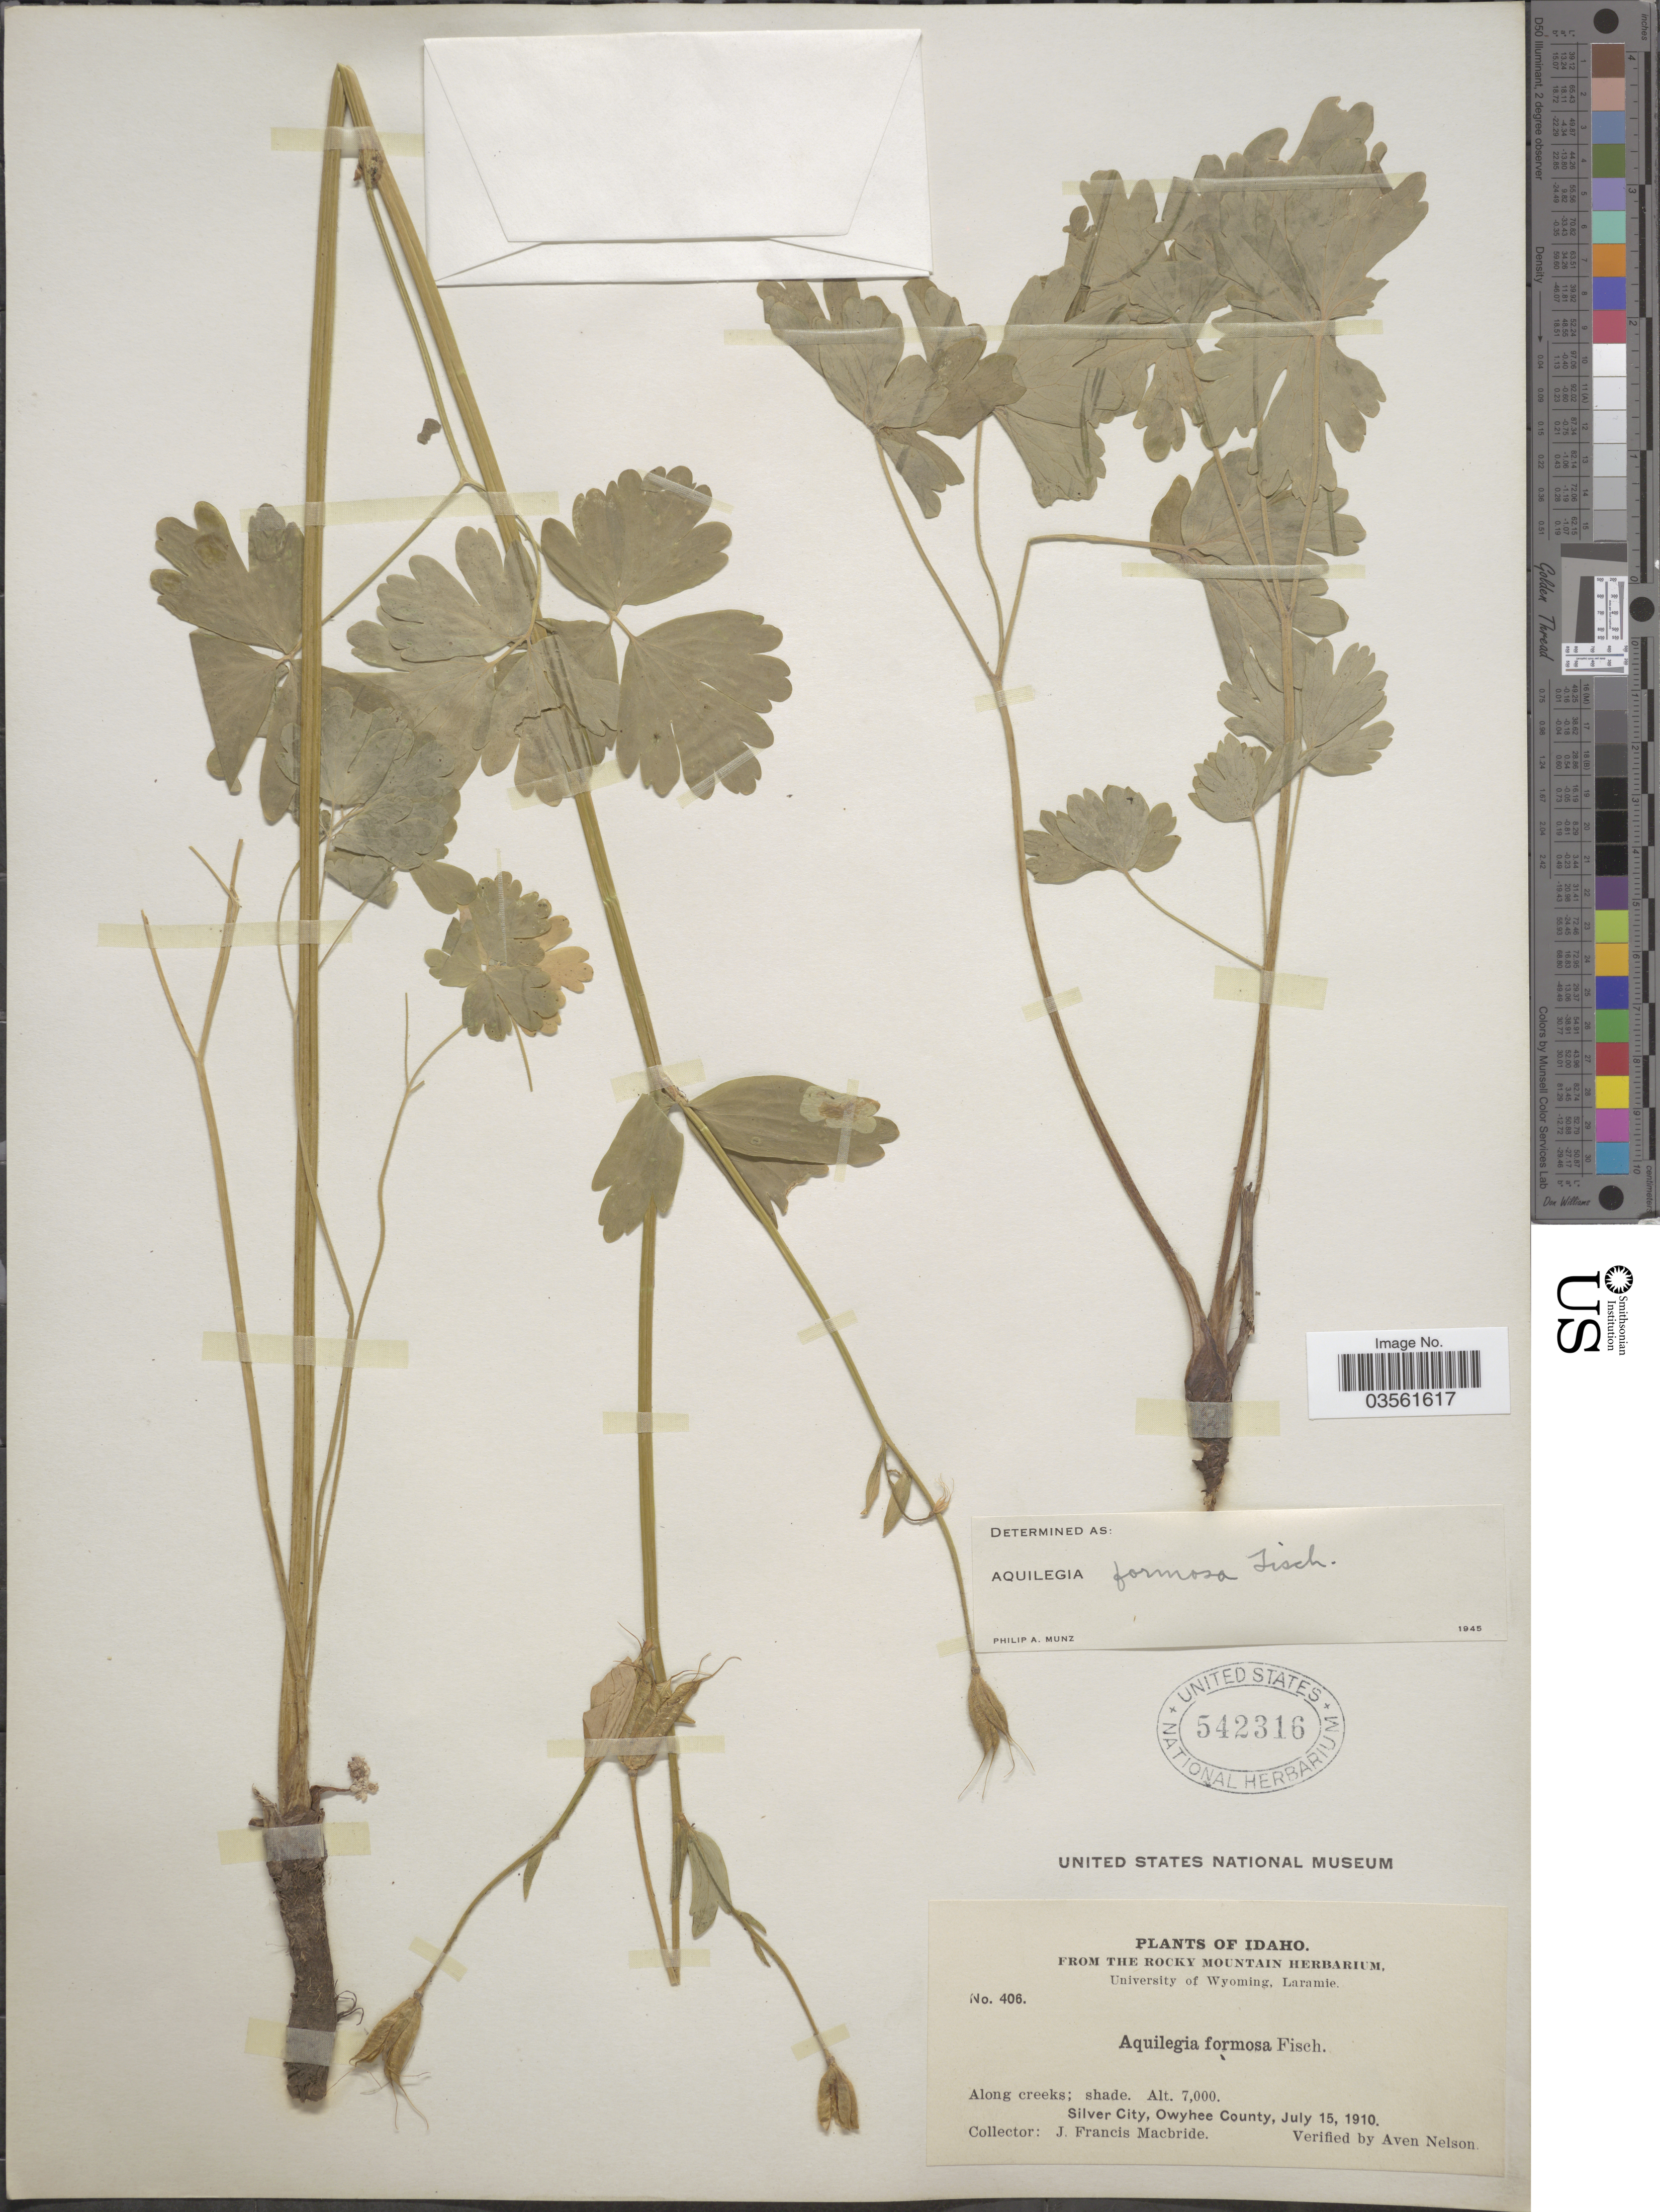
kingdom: Plantae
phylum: Tracheophyta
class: Magnoliopsida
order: Ranunculales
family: Ranunculaceae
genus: Aquilegia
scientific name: Aquilegia formosa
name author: Fisch. ex DC.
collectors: J. F. Macbride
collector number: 406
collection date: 1910-07-15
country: United States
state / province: Idaho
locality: Along creeks; shade. Silver City, Owyhee County.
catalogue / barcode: US 542316